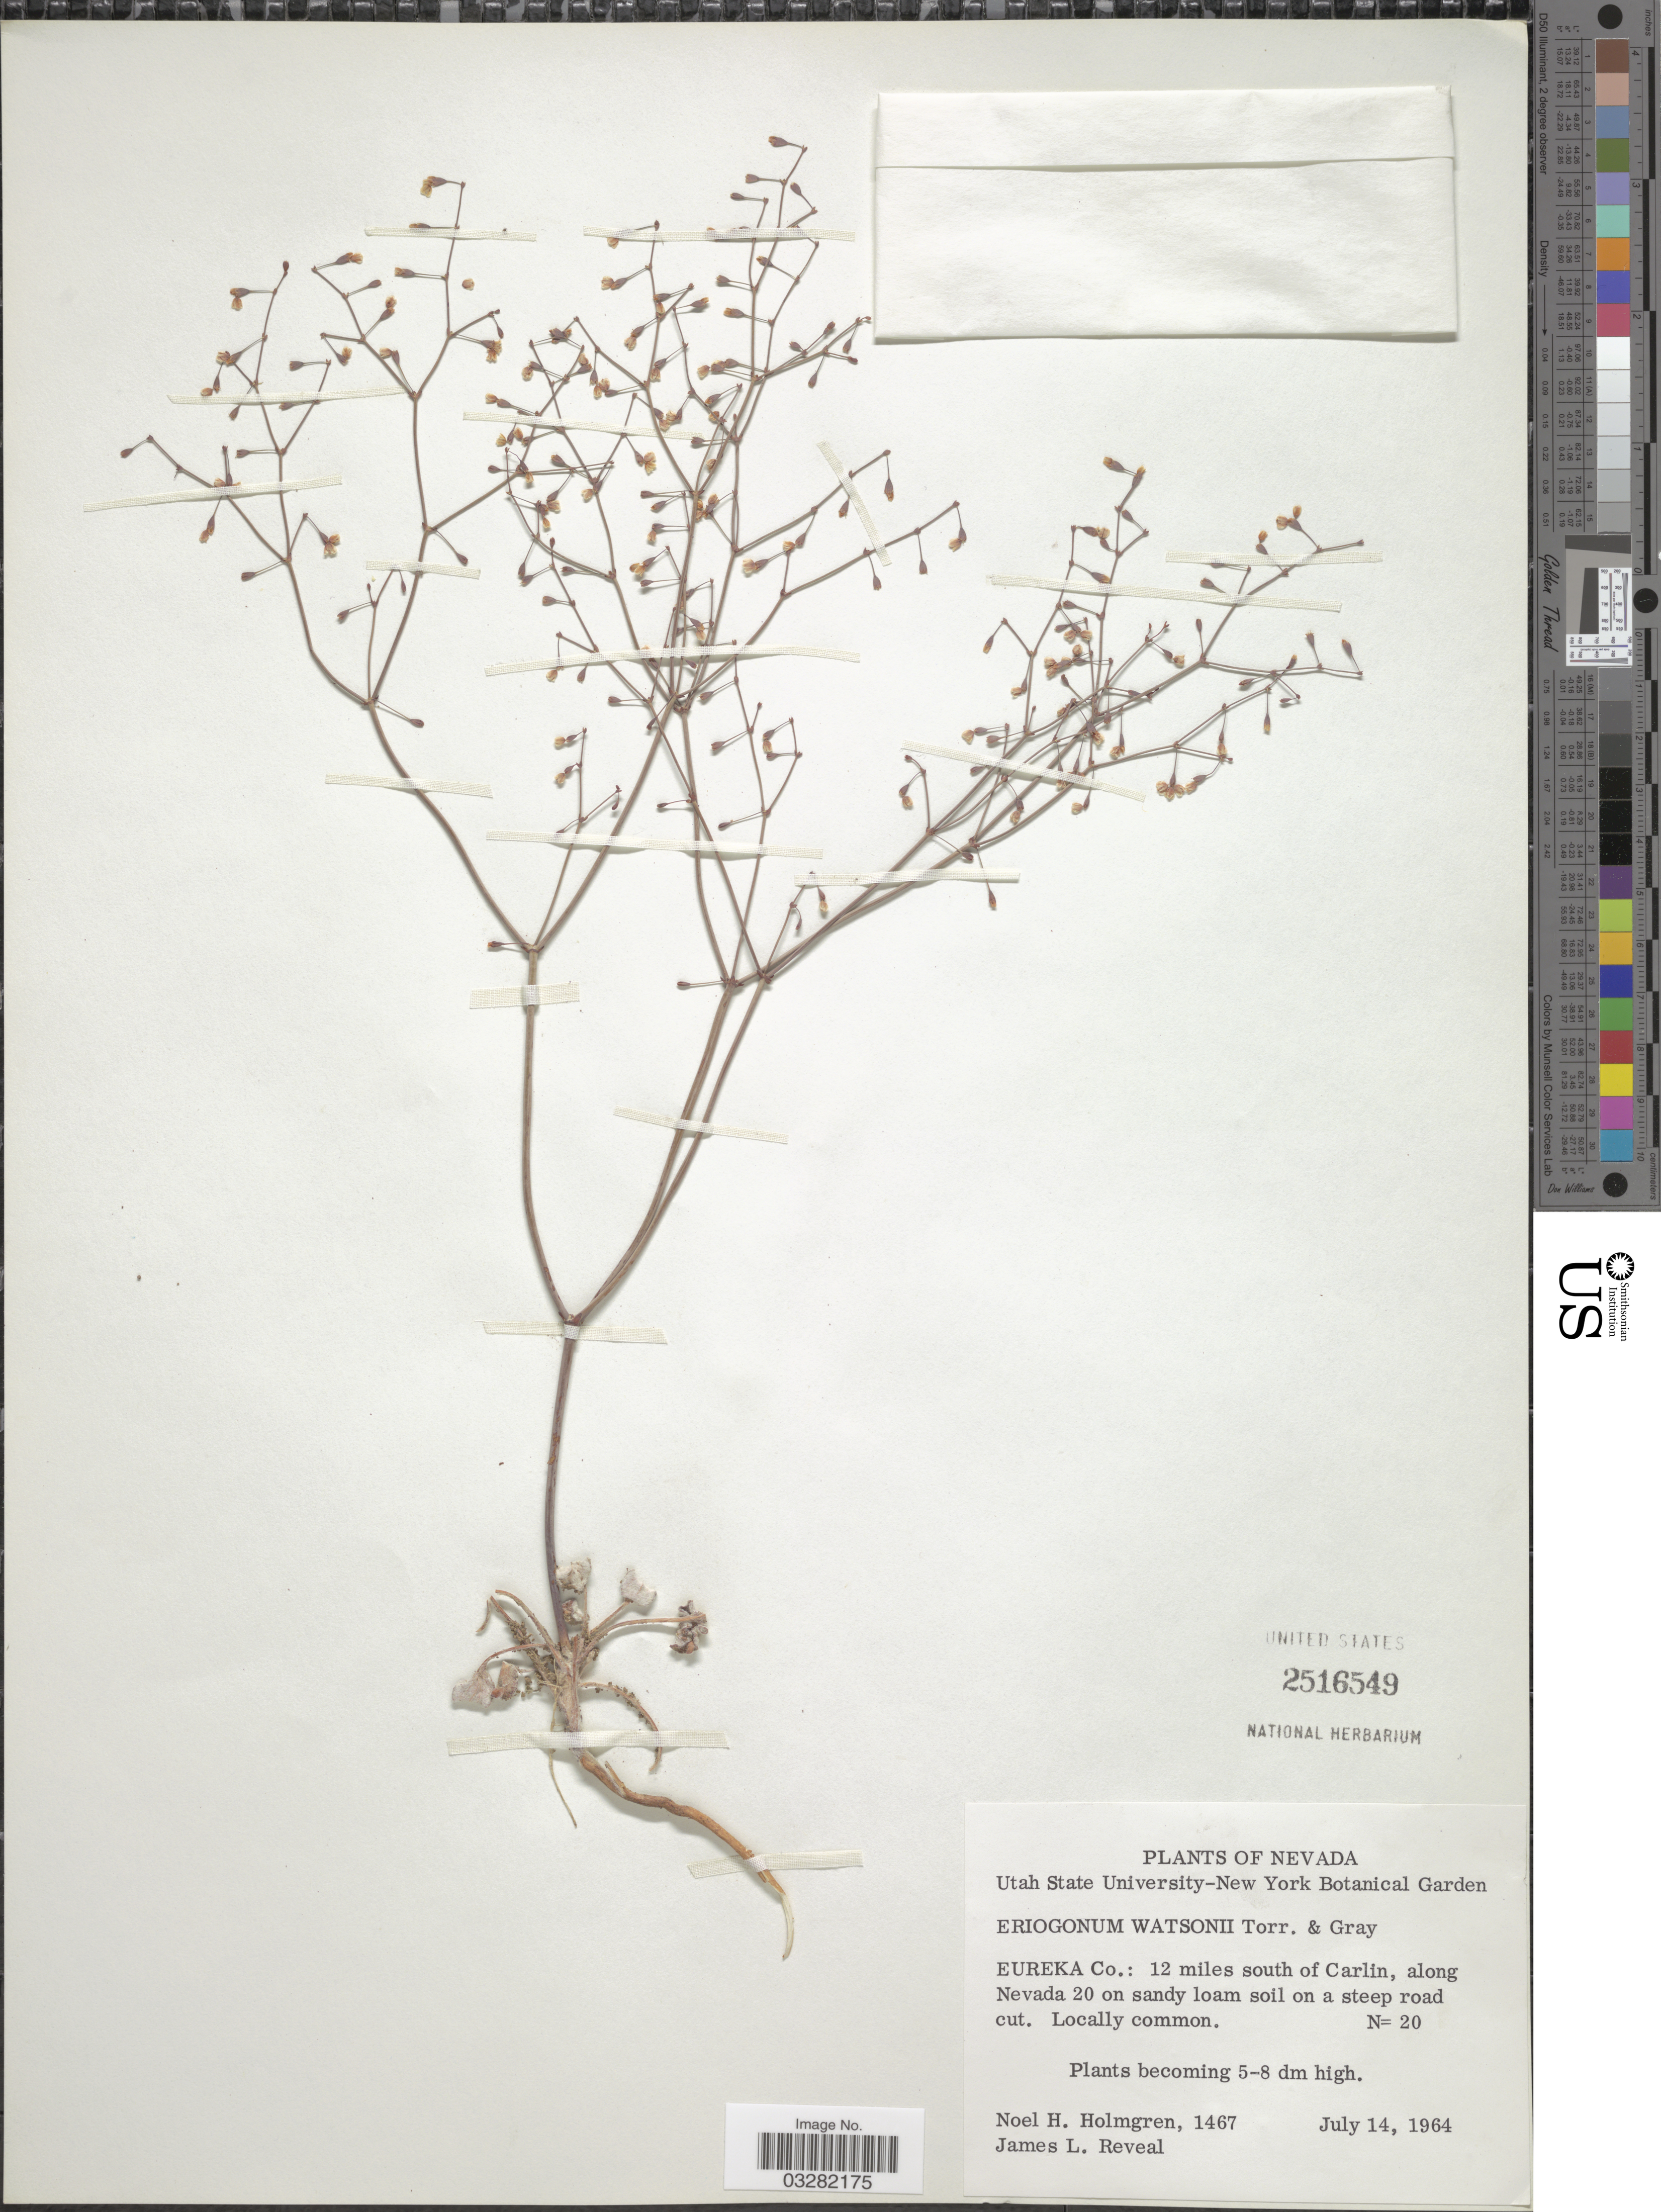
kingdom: Plantae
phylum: Tracheophyta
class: Magnoliopsida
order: Caryophyllales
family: Polygonaceae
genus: Eriogonum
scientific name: Eriogonum watsonii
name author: Torr. & A. Gray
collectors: N. H. Holmgren & J. L. Reveal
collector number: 1467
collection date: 1964-07-14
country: United States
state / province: Nevada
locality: Eureka Co.: 12 miles south of Carlin, along Nevada 20 on sandy loam soil on a steep road cut.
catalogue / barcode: US 2516549